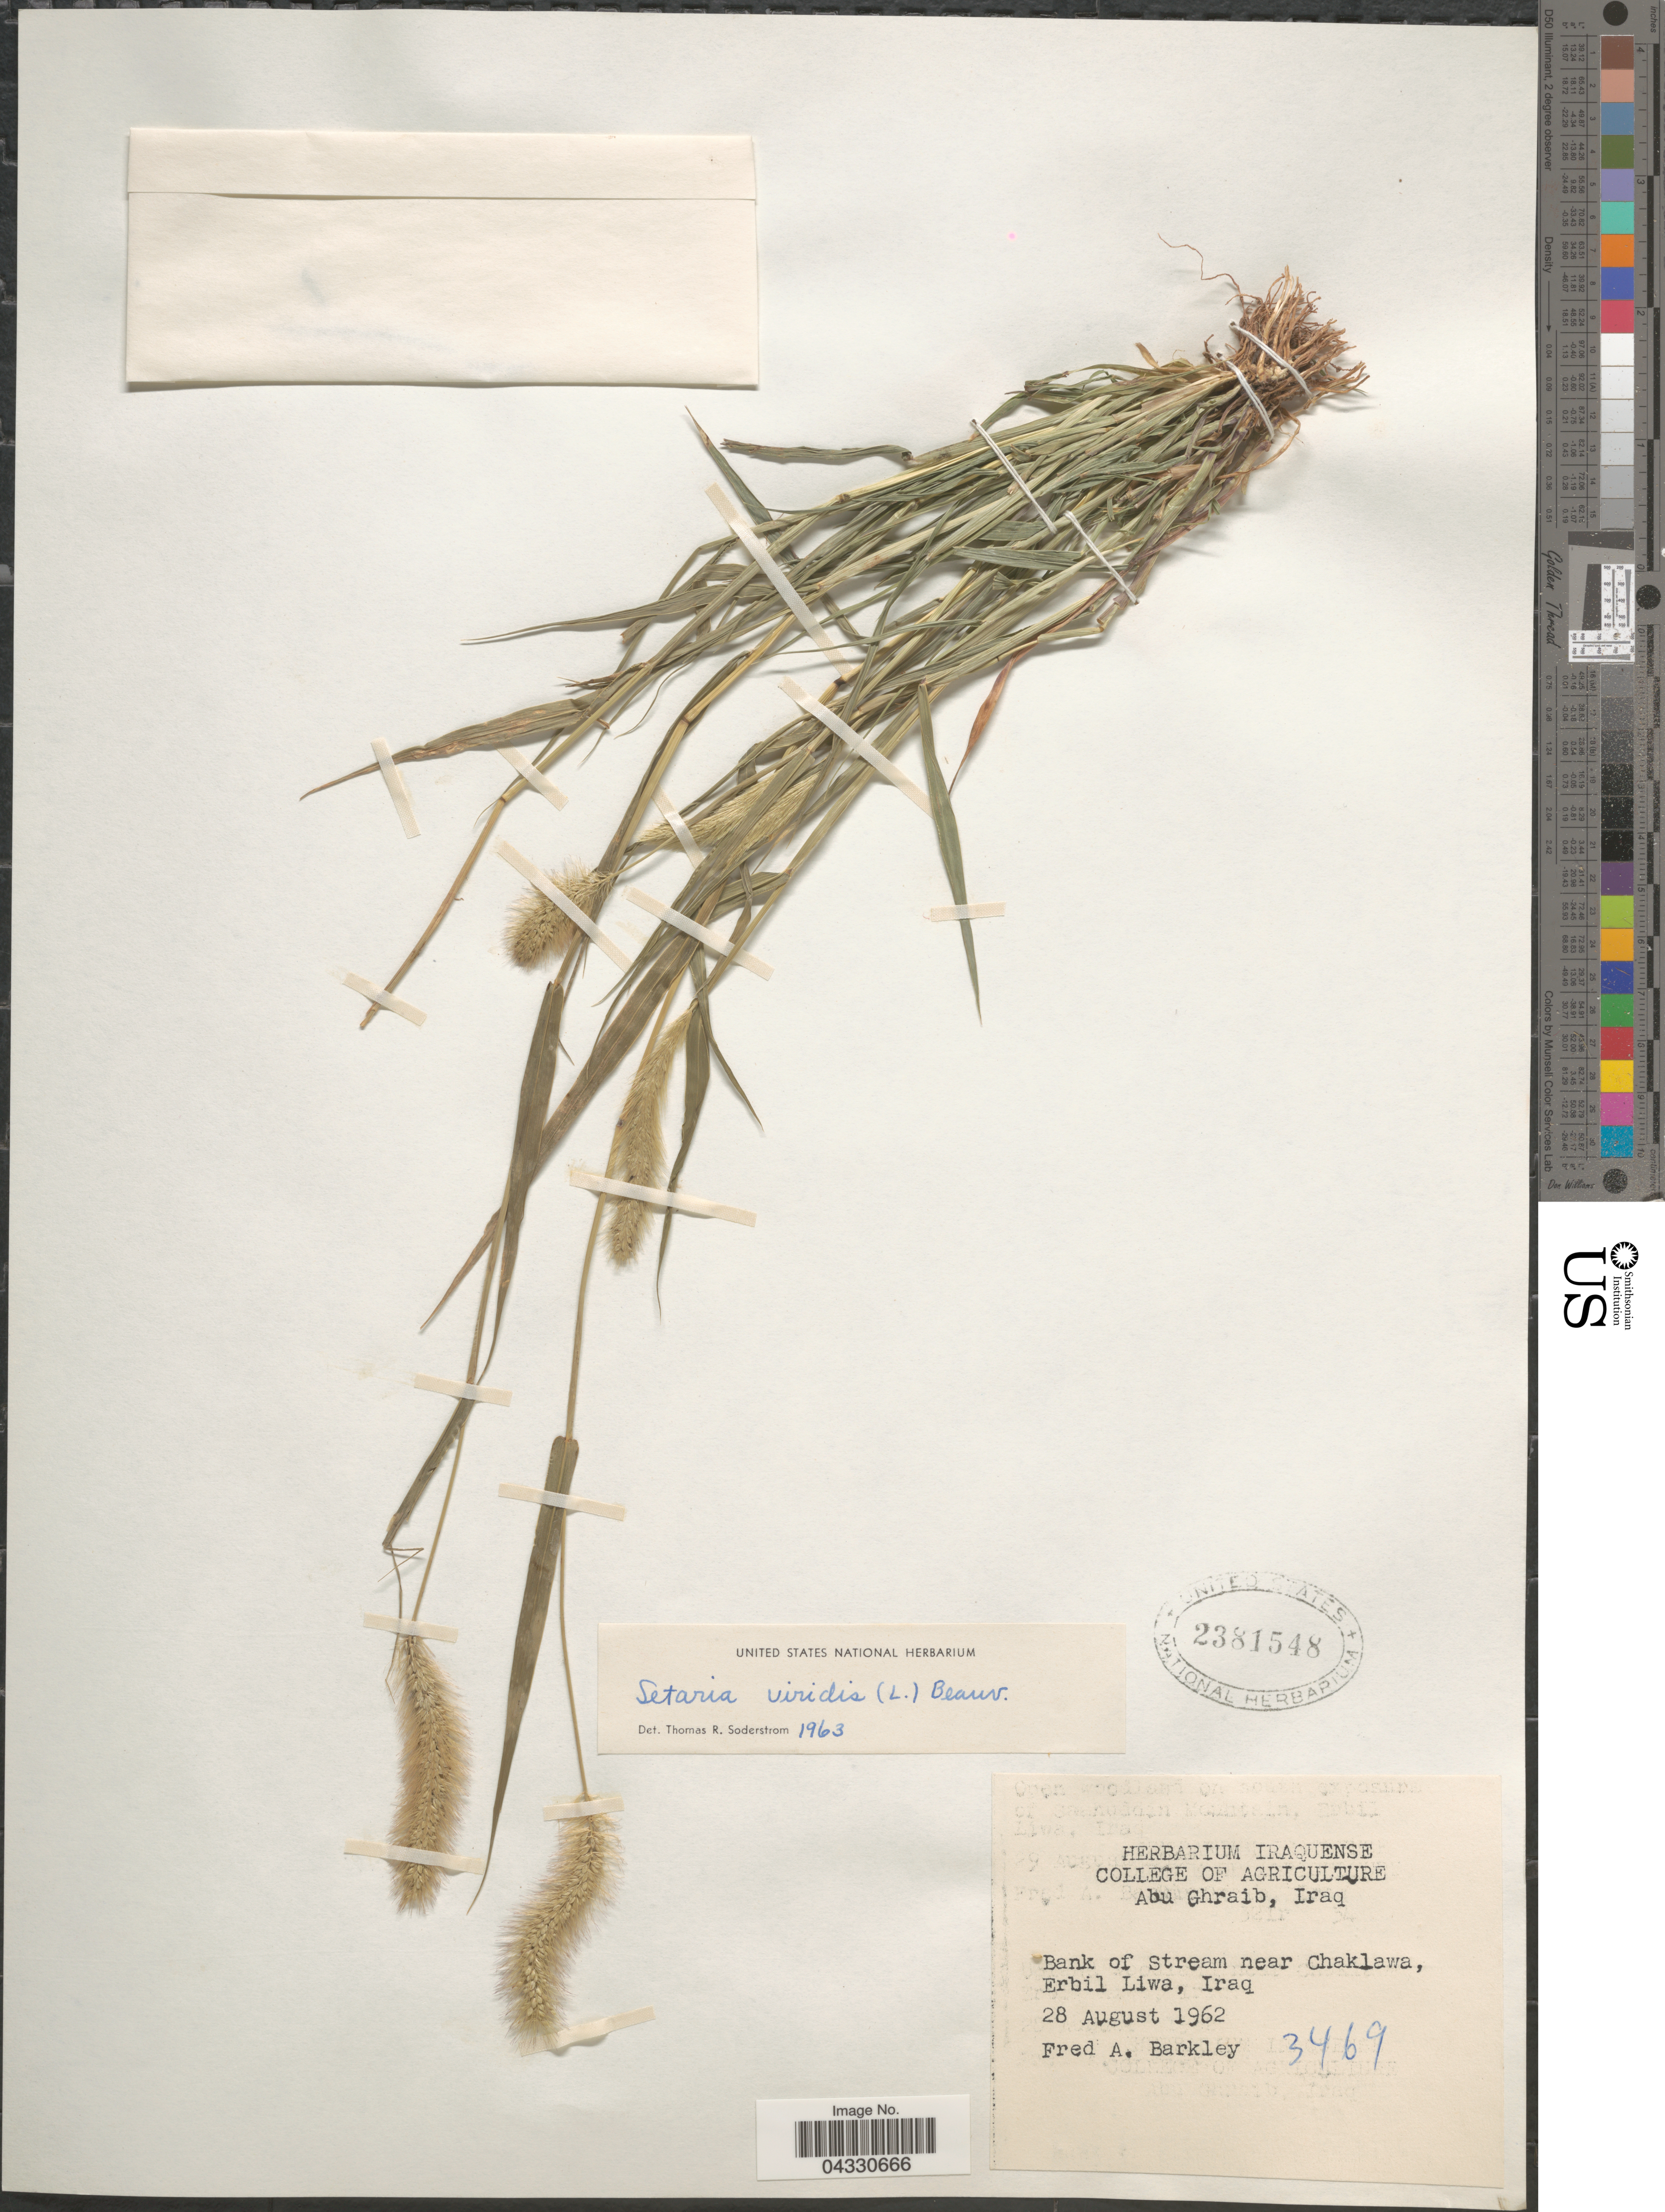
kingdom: Plantae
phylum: Tracheophyta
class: Liliopsida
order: Poales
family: Poaceae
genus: Setaria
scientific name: Setaria viridis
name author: (L.) P. Beauv.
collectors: F. A. Barkley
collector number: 3469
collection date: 1962-08-28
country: Iraq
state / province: Arbīl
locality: Bank of stream near Chaklawa. Erbil Liwa.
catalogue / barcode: US 2381548